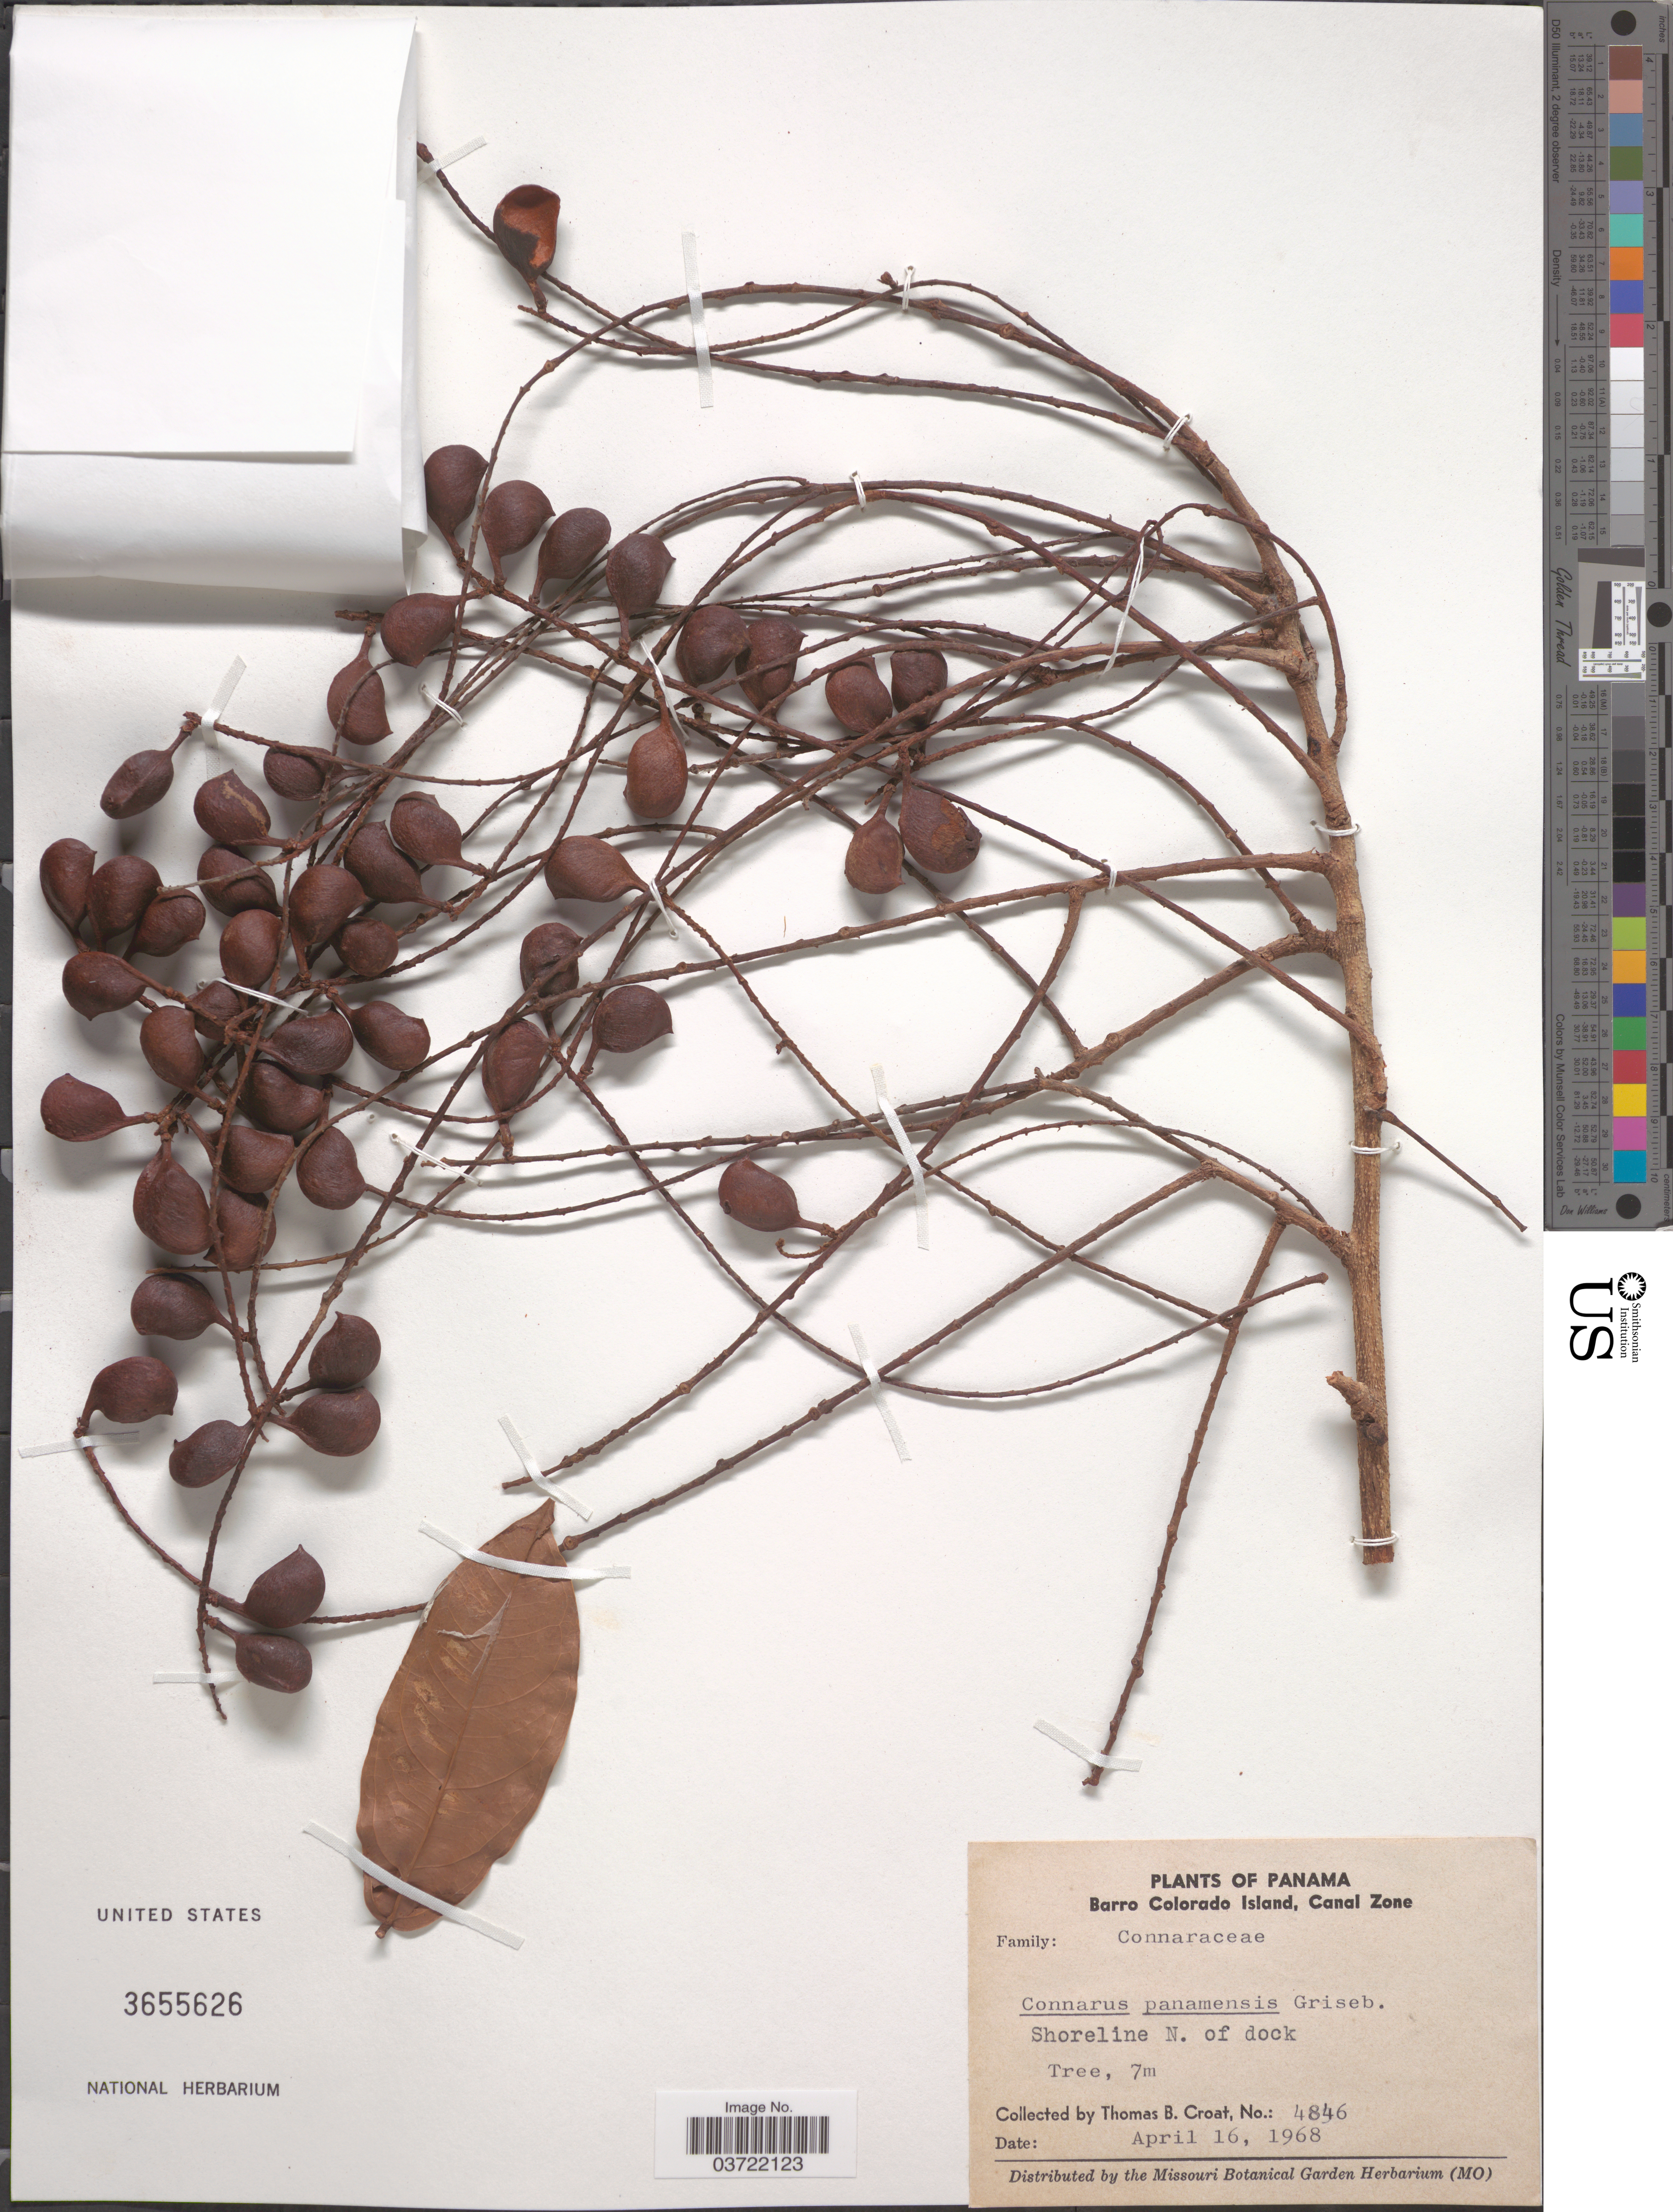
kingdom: Plantae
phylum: Tracheophyta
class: Magnoliopsida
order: Oxalidales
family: Connaraceae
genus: Connarus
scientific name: Connarus palawanensis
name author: Elmer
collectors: T. B. Croat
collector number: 4846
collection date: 1968-04-16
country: Panama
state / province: Panamá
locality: Barro Colorado Island, Canal Zone. Shoreline N. of dock.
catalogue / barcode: US 3655626